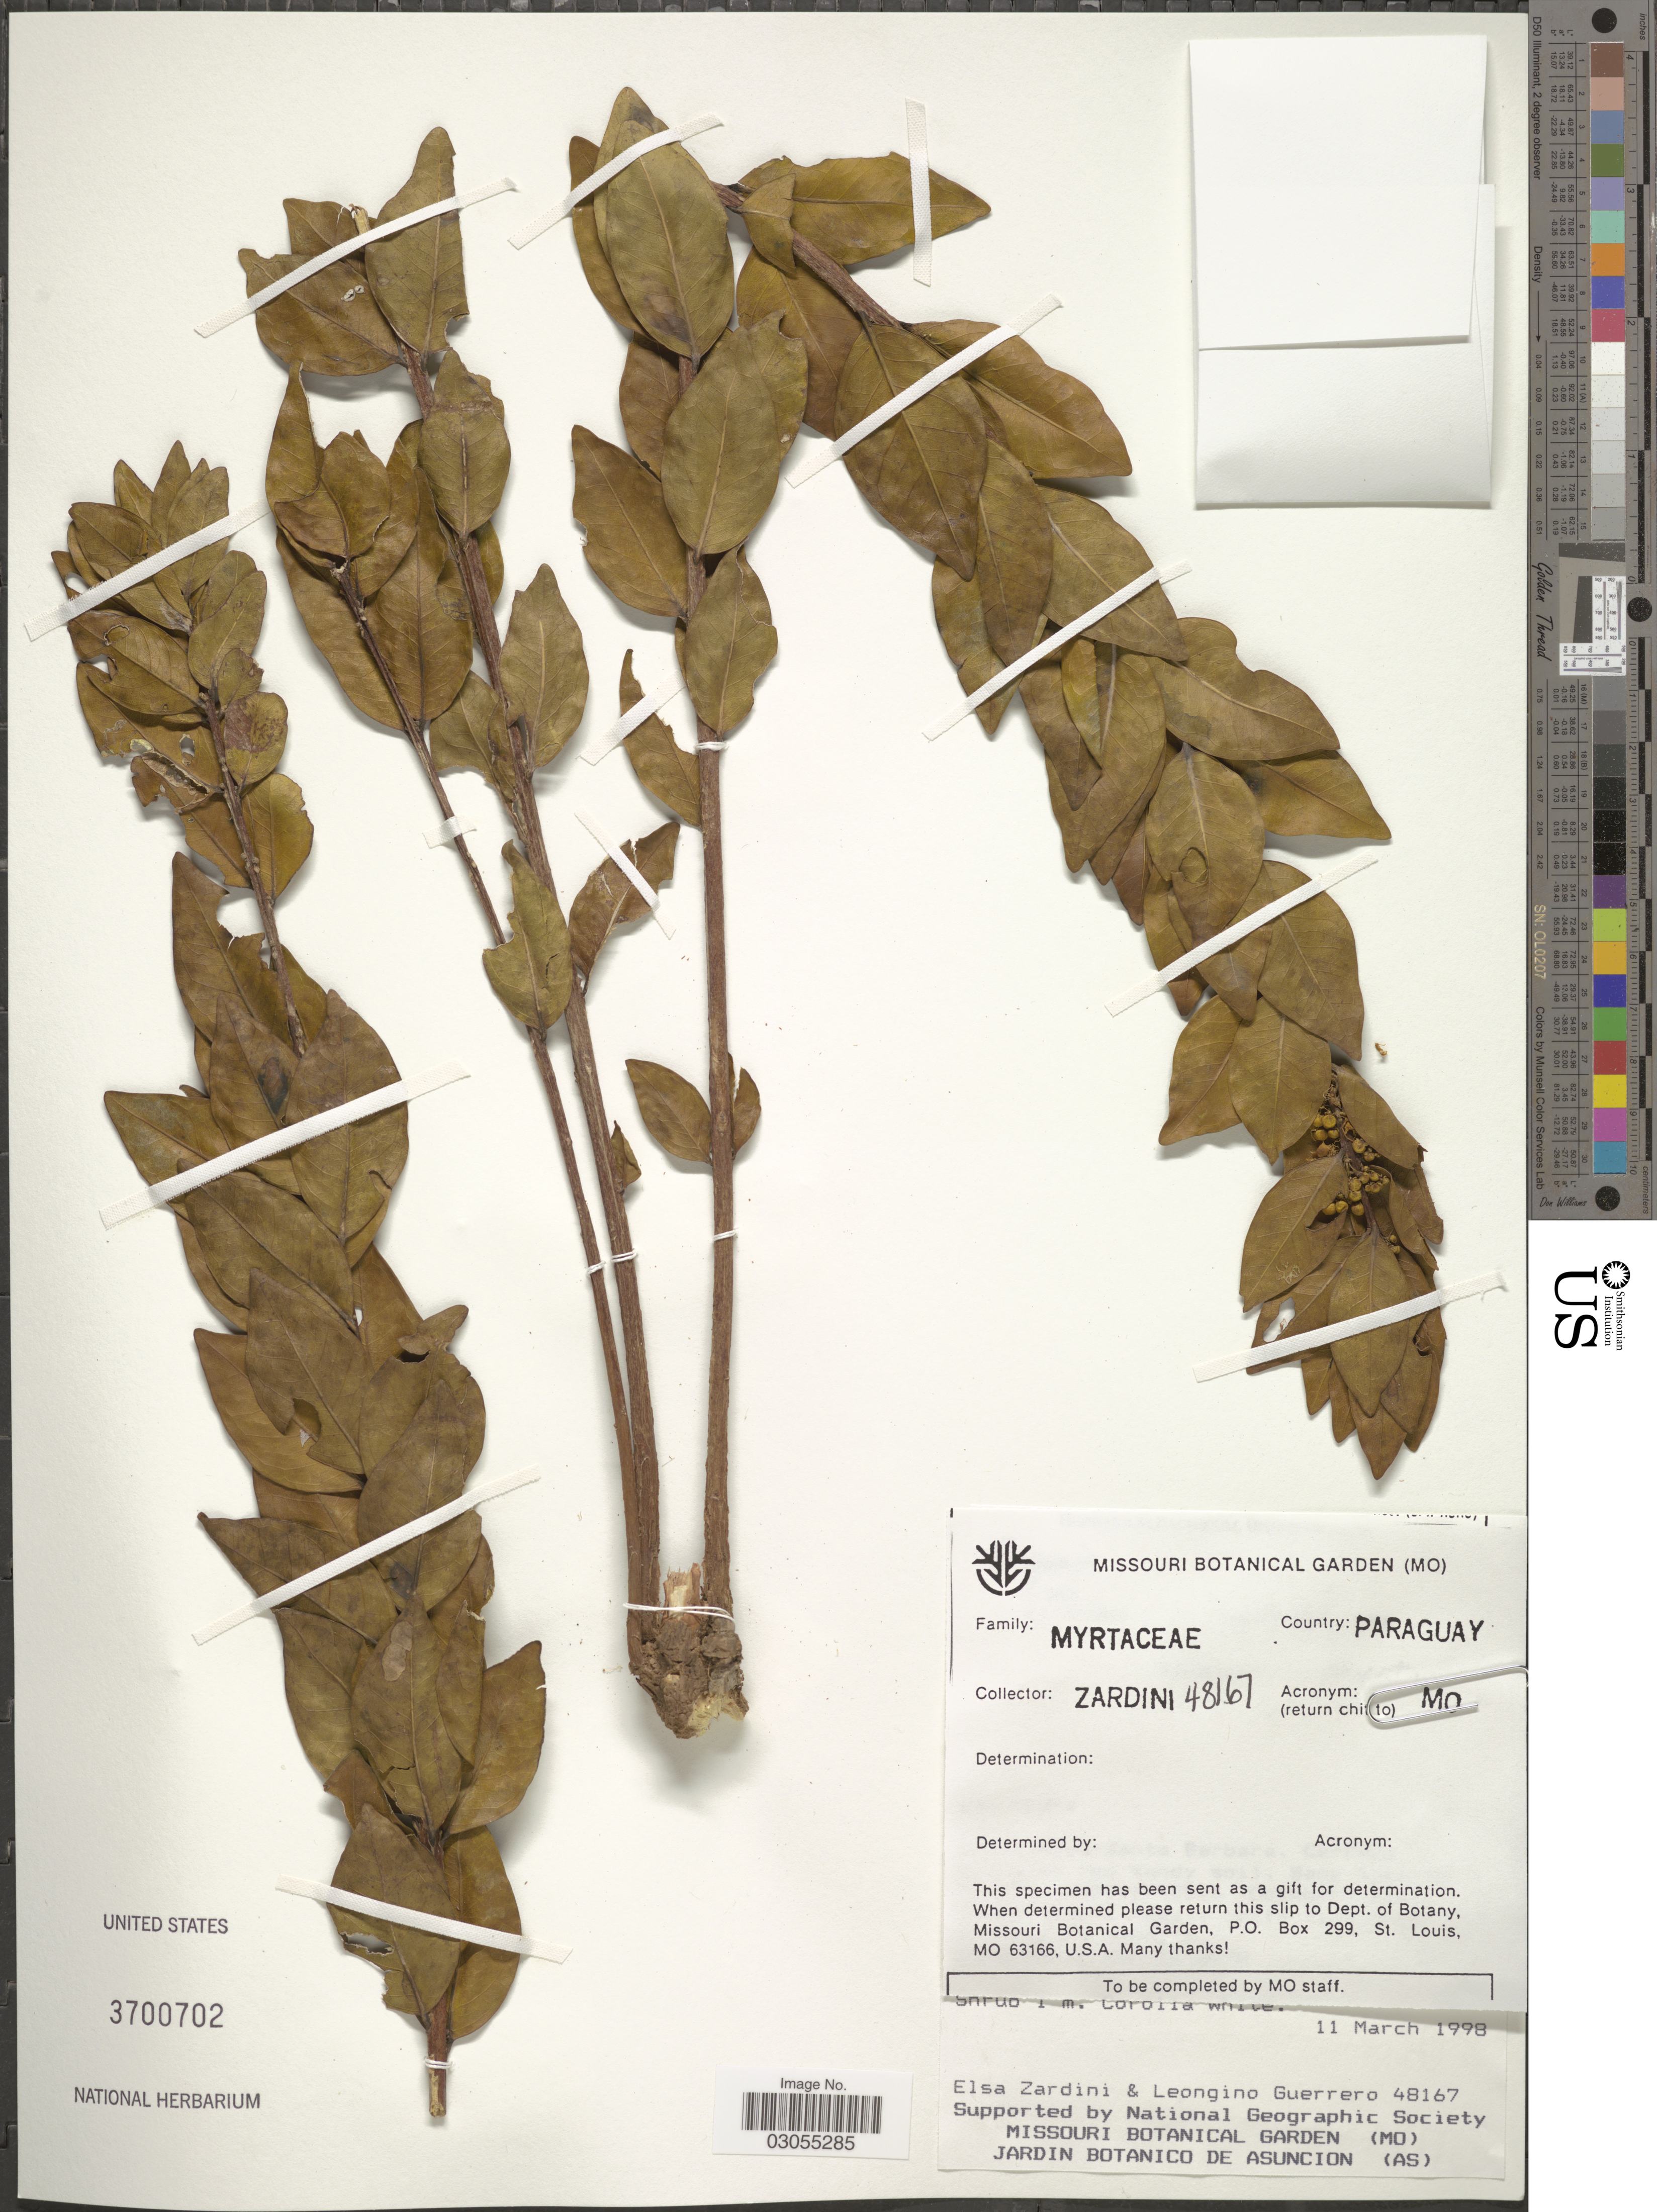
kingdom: Plantae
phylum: Tracheophyta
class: Magnoliopsida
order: Myrtales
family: Myrtaceae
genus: Eugenia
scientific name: Eugenia sp.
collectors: E. M. Zardini & L. Guerrero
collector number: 48167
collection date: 1998-03-11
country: Paraguay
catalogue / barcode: US 3700702